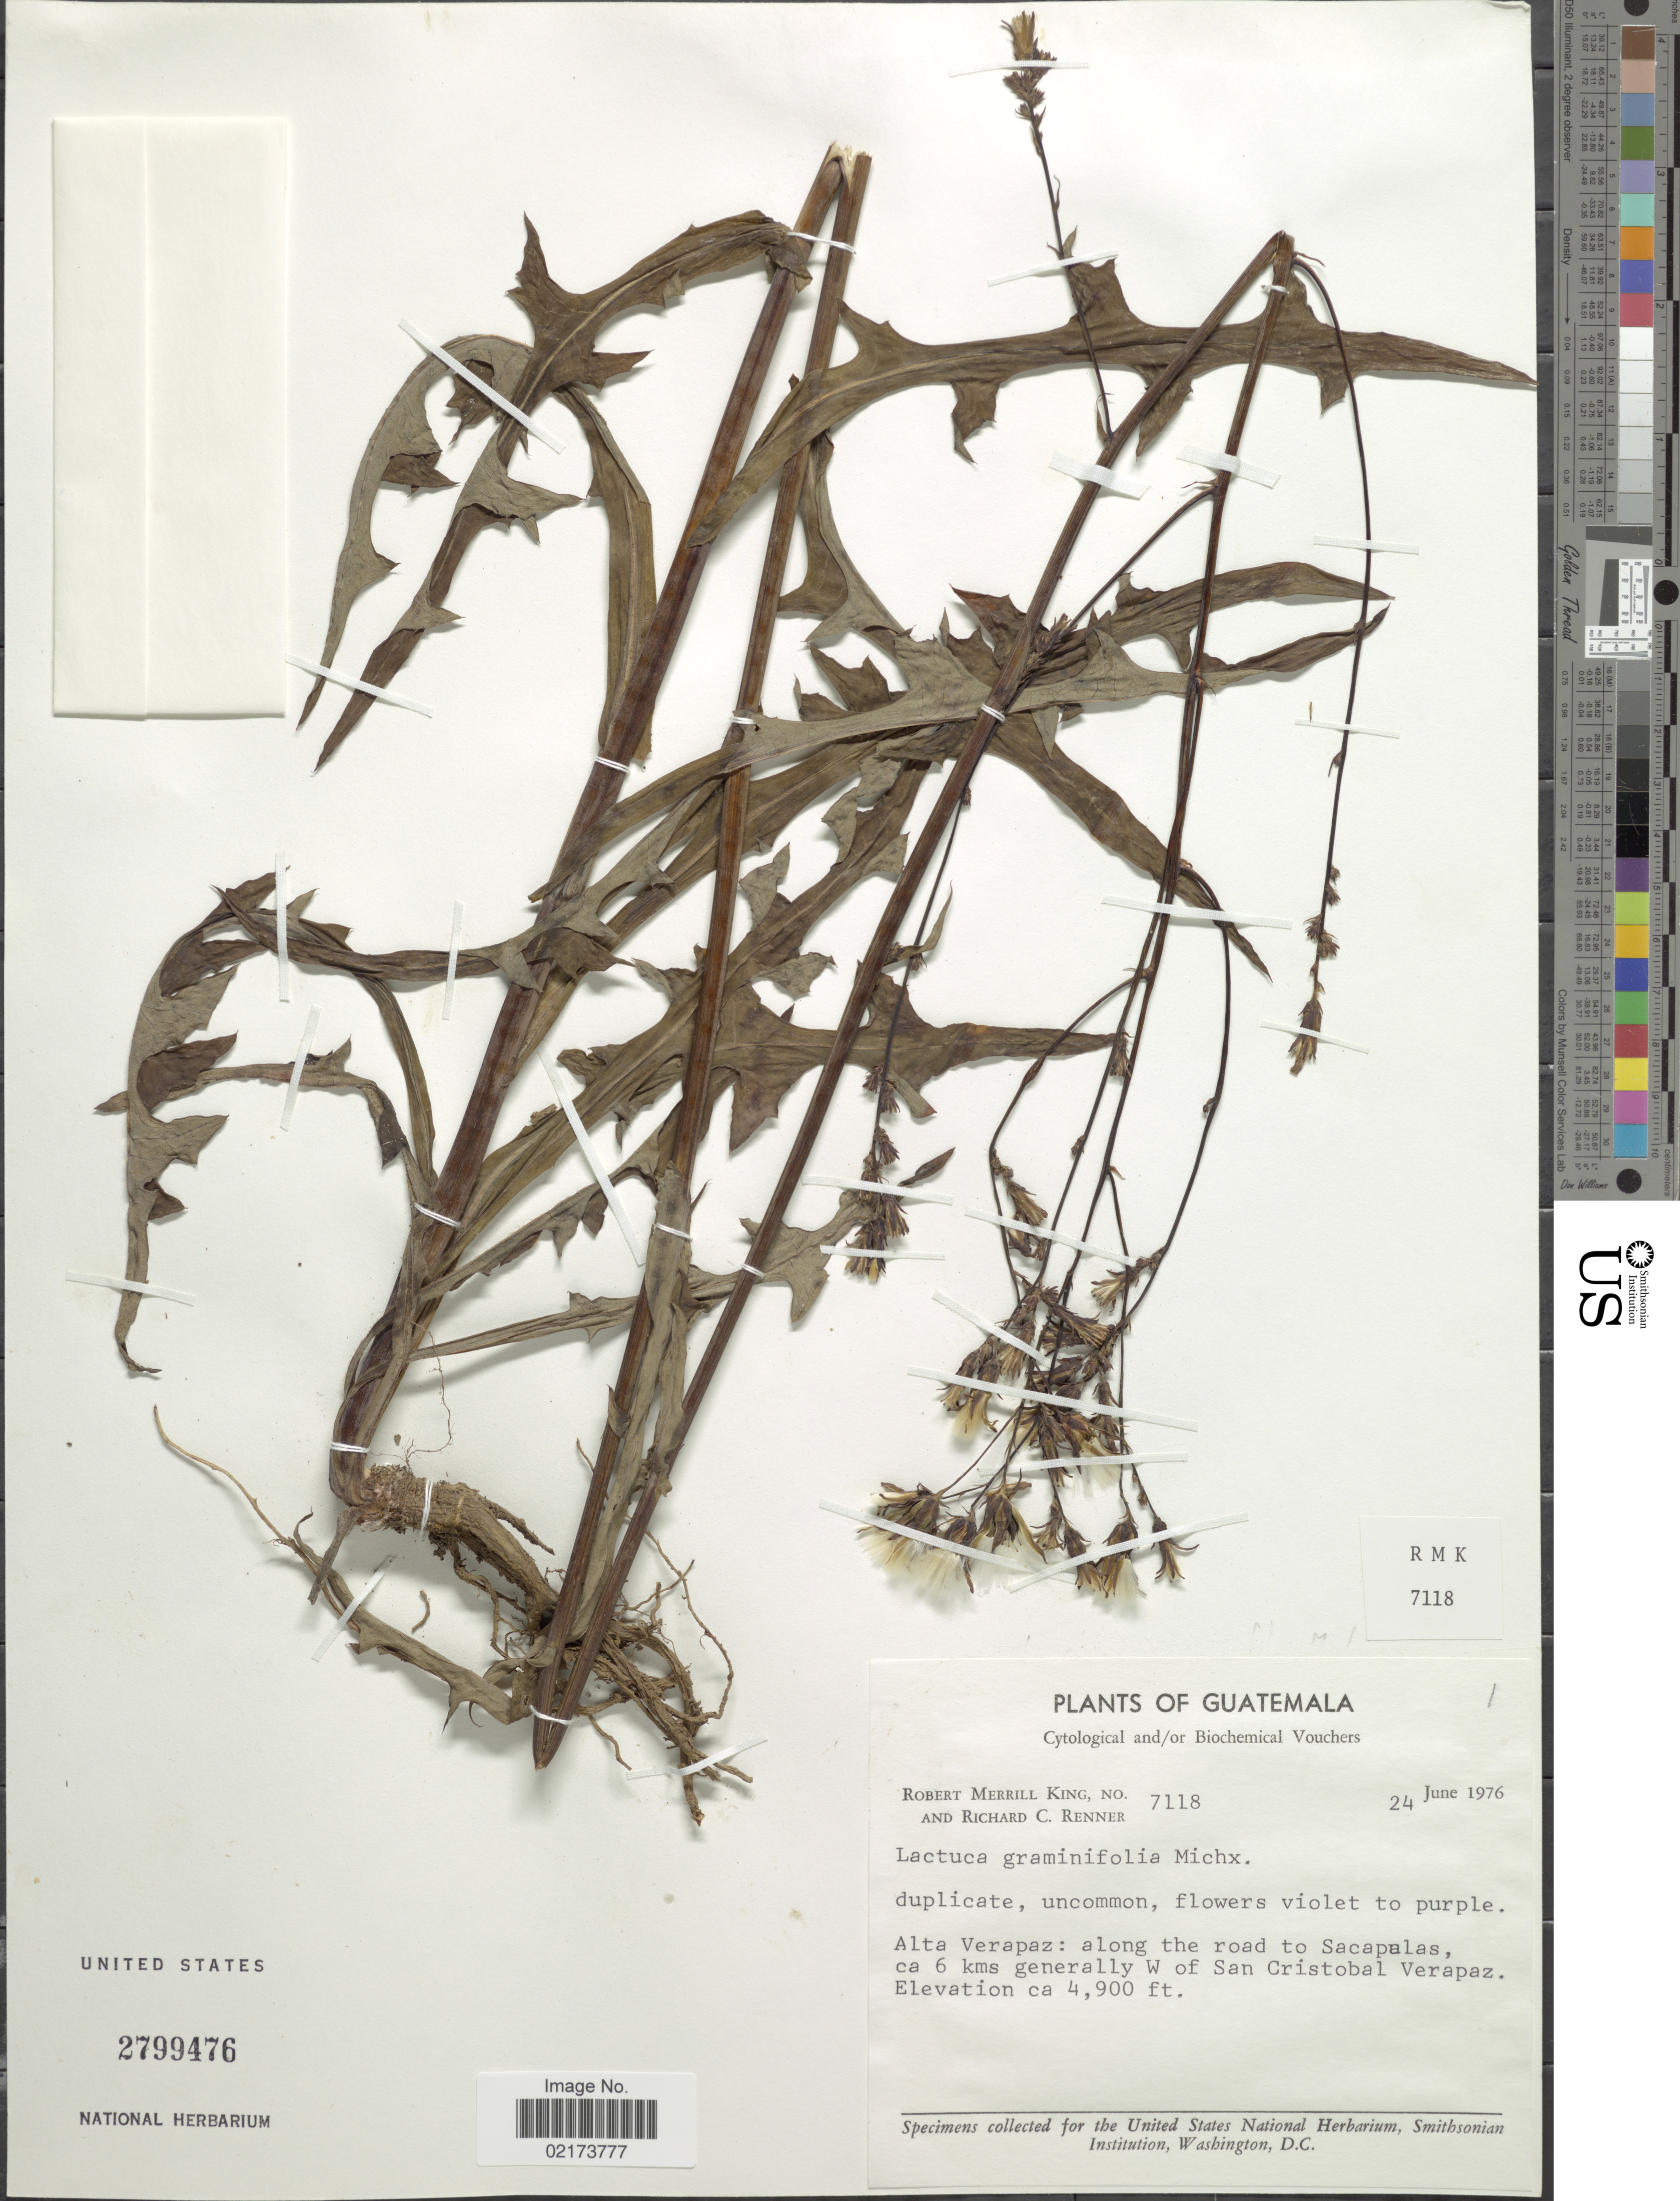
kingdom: Plantae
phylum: Tracheophyta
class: Magnoliopsida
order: Asterales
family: Asteraceae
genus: Lactuca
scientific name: Lactuca graminifolia var. mexicana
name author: McVaugh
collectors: R. M. King & R. C. Renner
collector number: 7118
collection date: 1976-06-24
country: Guatemala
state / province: Alta Verapaz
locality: Along the road to Sacapalas, ca 6 kms generally W of San Cristobal Verapaz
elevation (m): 1494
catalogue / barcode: US 2799476